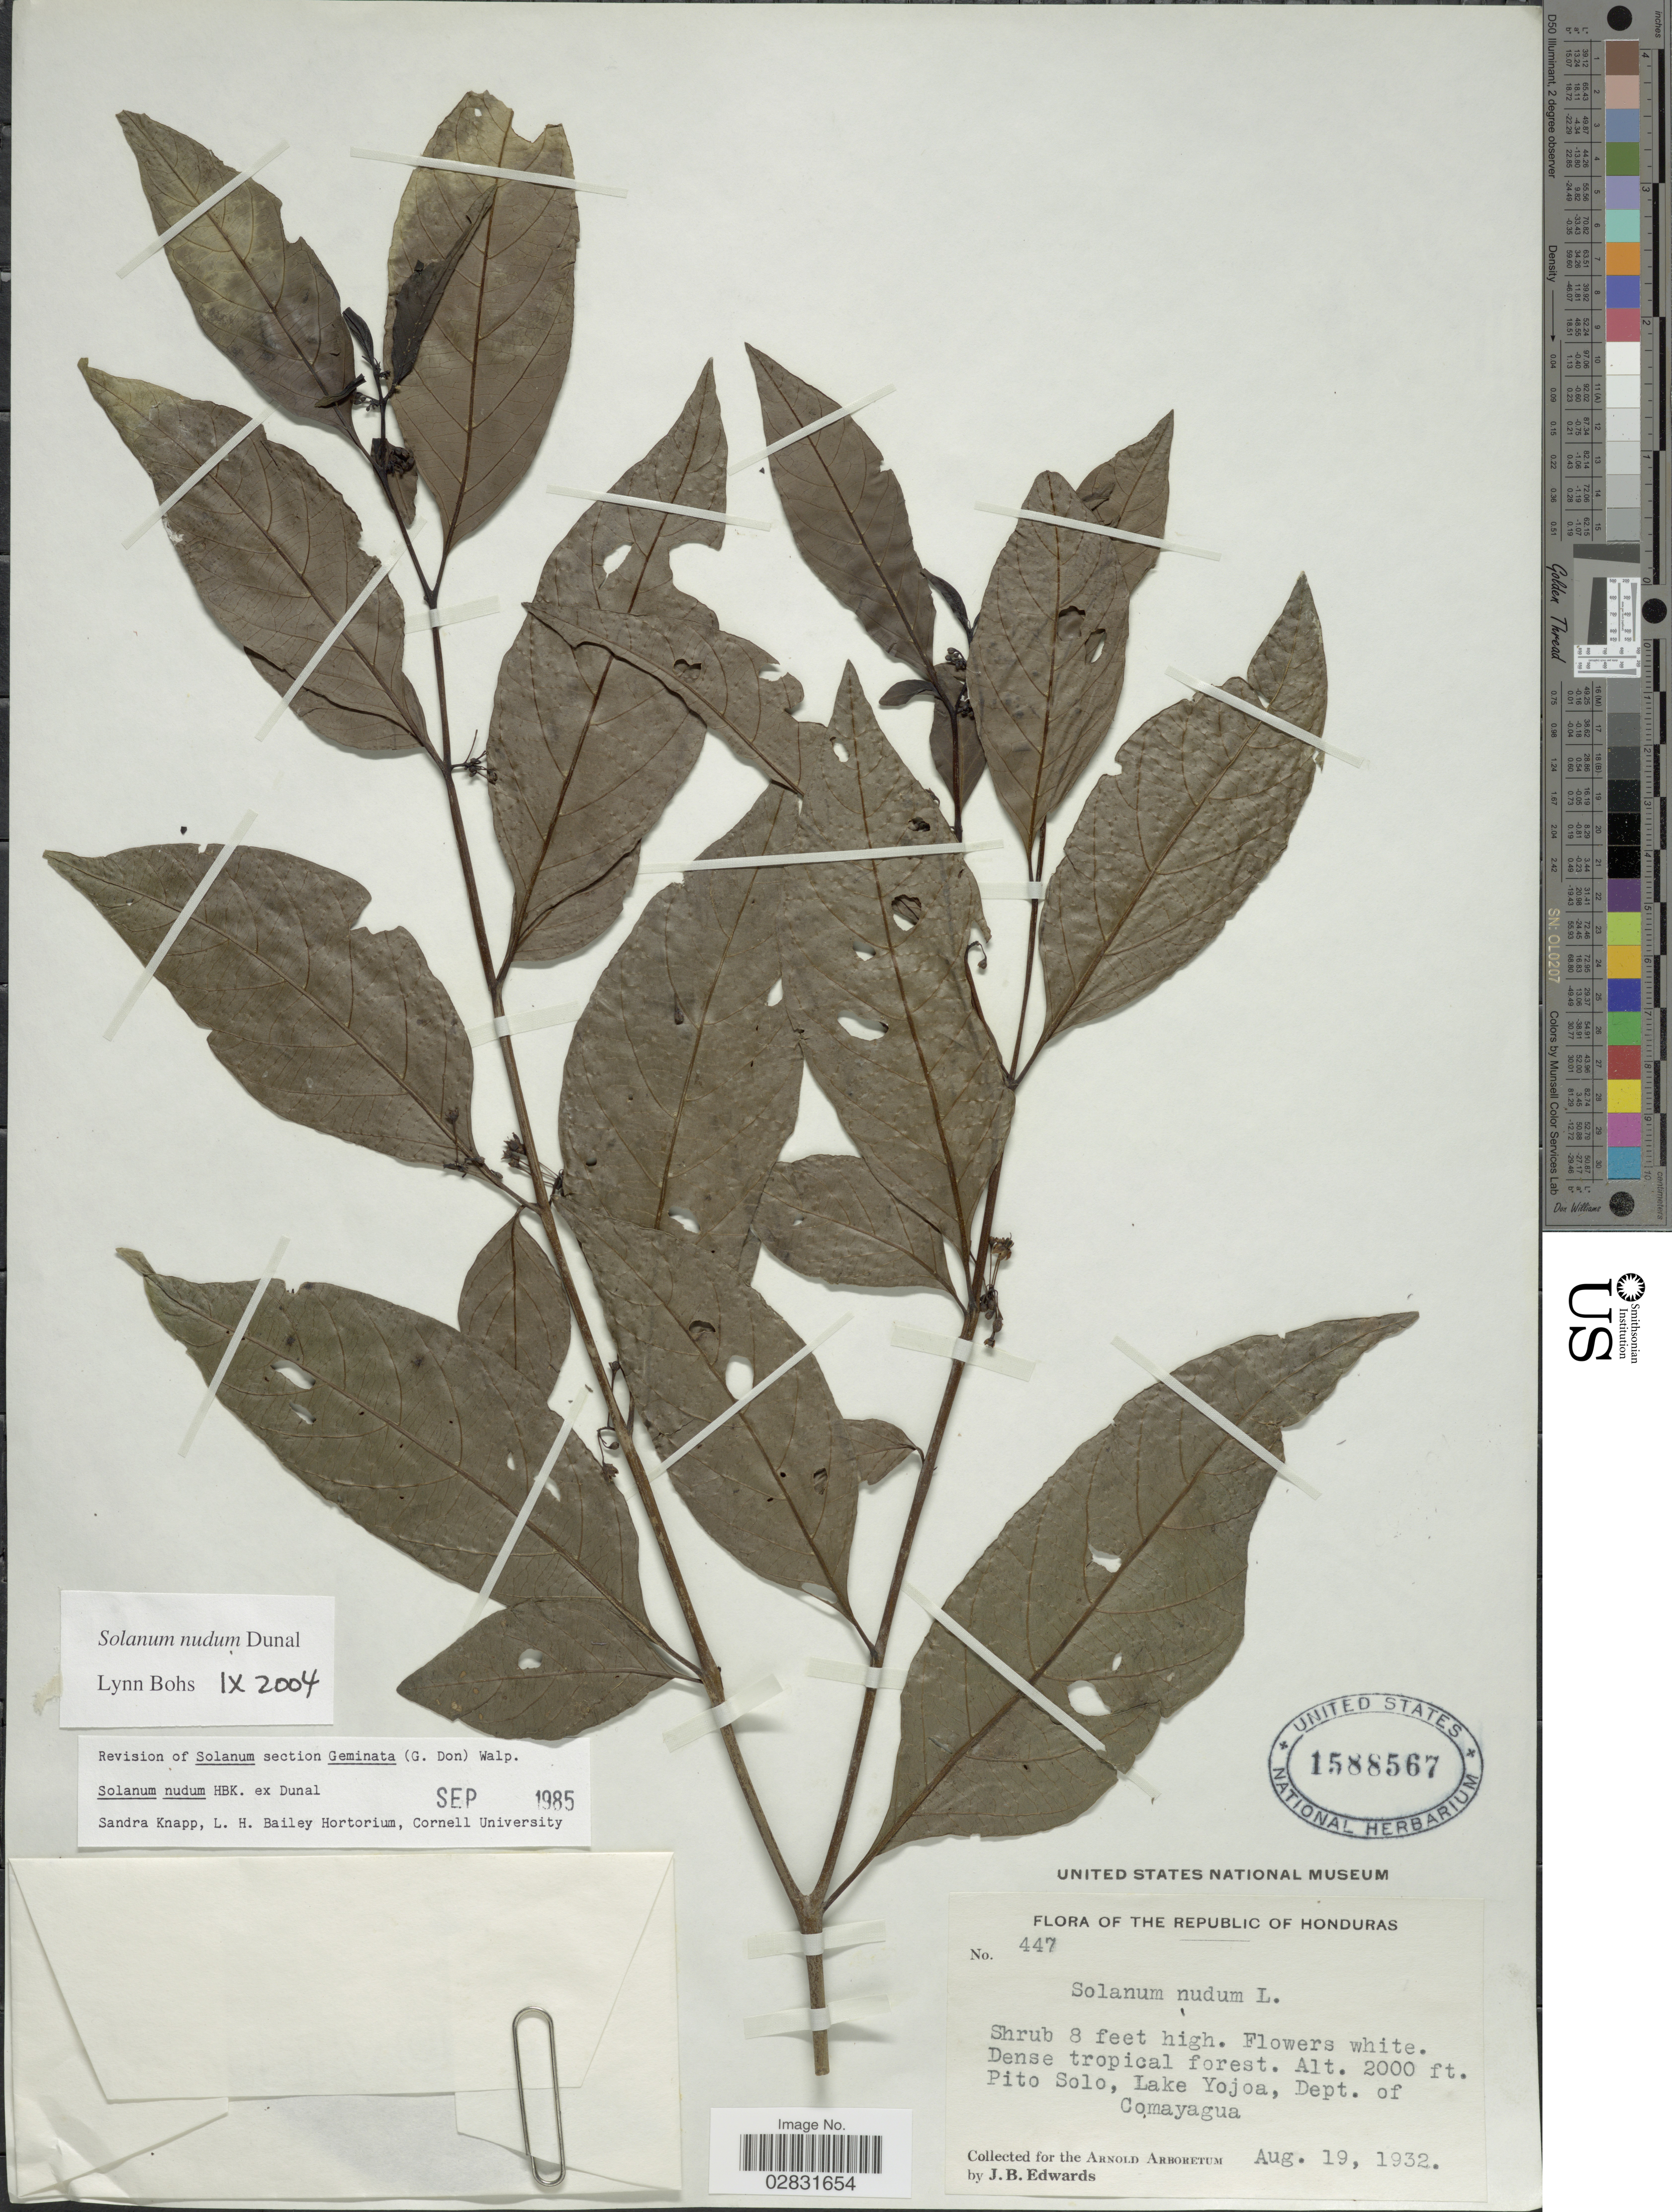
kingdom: Plantae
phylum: Tracheophyta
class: Magnoliopsida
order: Solanales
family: Solanaceae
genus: Solanum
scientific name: Solanum nudum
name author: Humb. & Bonpl. ex Dunal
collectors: J. B. Edwards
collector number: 447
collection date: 1932-08-19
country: Honduras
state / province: Comayagua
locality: Pito Solo, Lake Yojoa, Dept. of Comayagua.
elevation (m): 610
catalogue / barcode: US 1588567